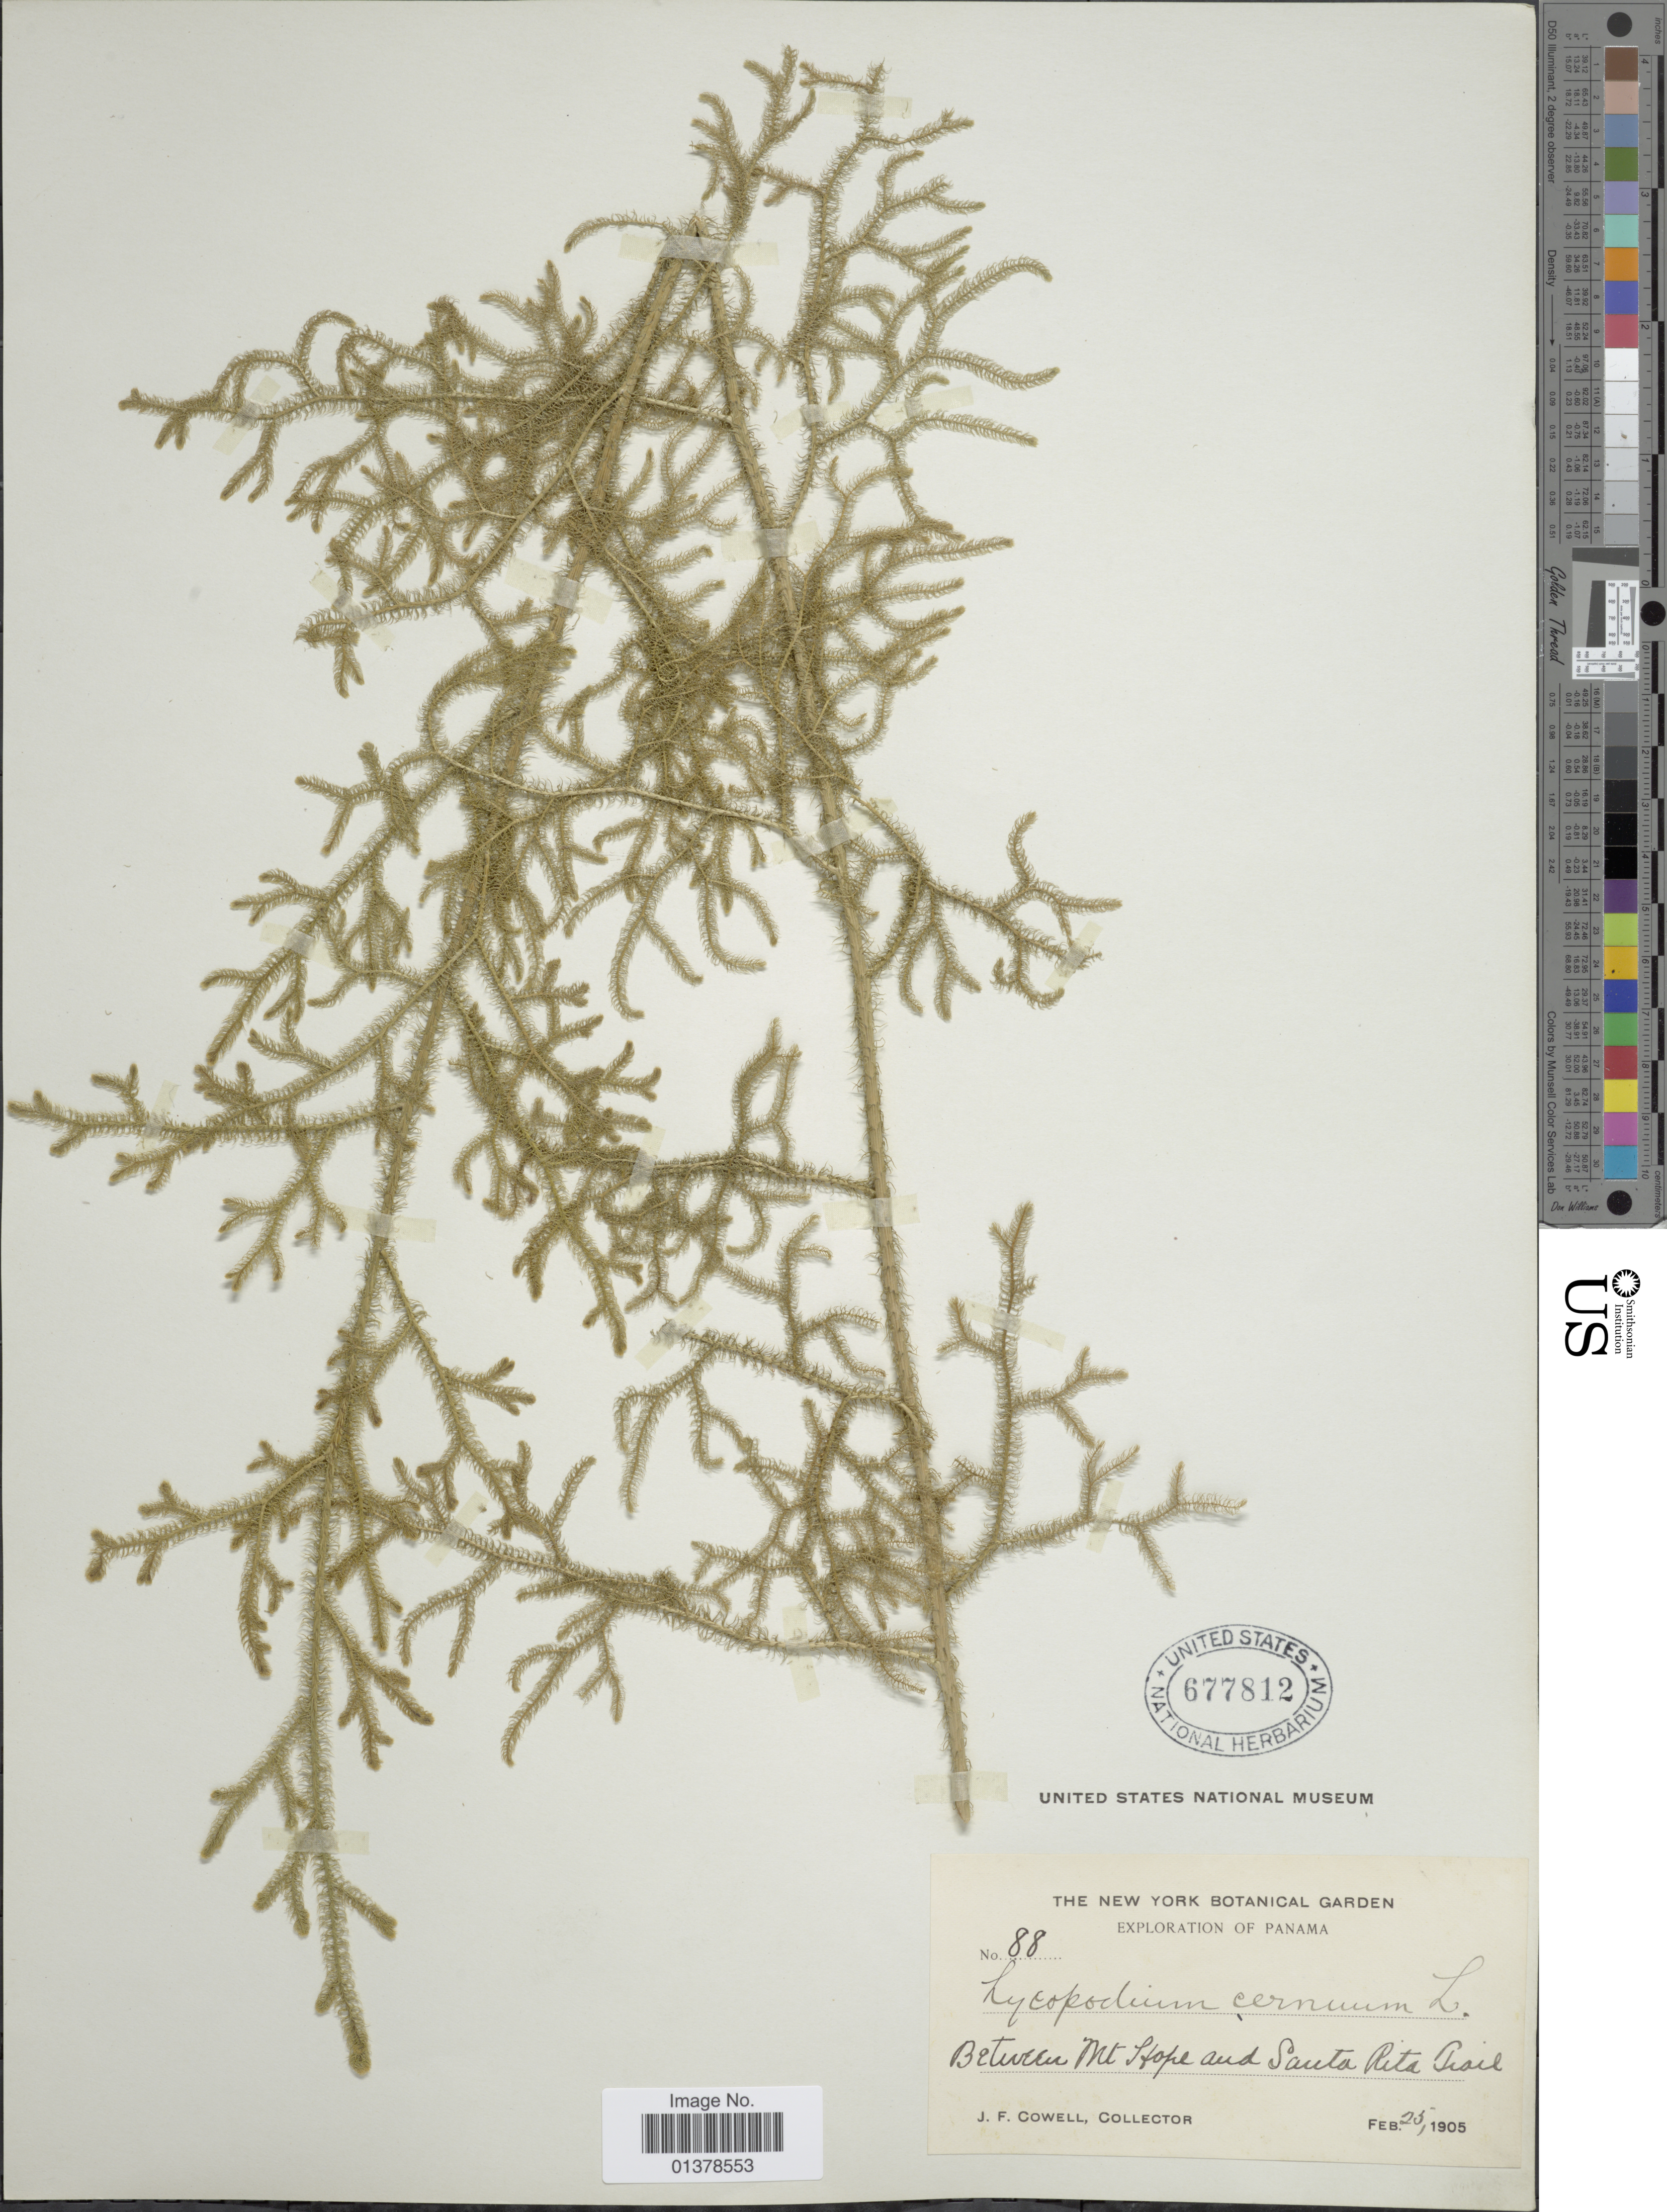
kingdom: Plantae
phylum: Tracheophyta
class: Lycopodiopsida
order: Lycopodiales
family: Lycopodiaceae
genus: Palhinhaea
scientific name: Palhinhaea cernua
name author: (L.) Vasc. & Franco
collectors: J. F. Cowell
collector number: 88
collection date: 1905-02-25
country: Panama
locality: Between Mt slope and Santa Rita Trail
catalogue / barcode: US 677812